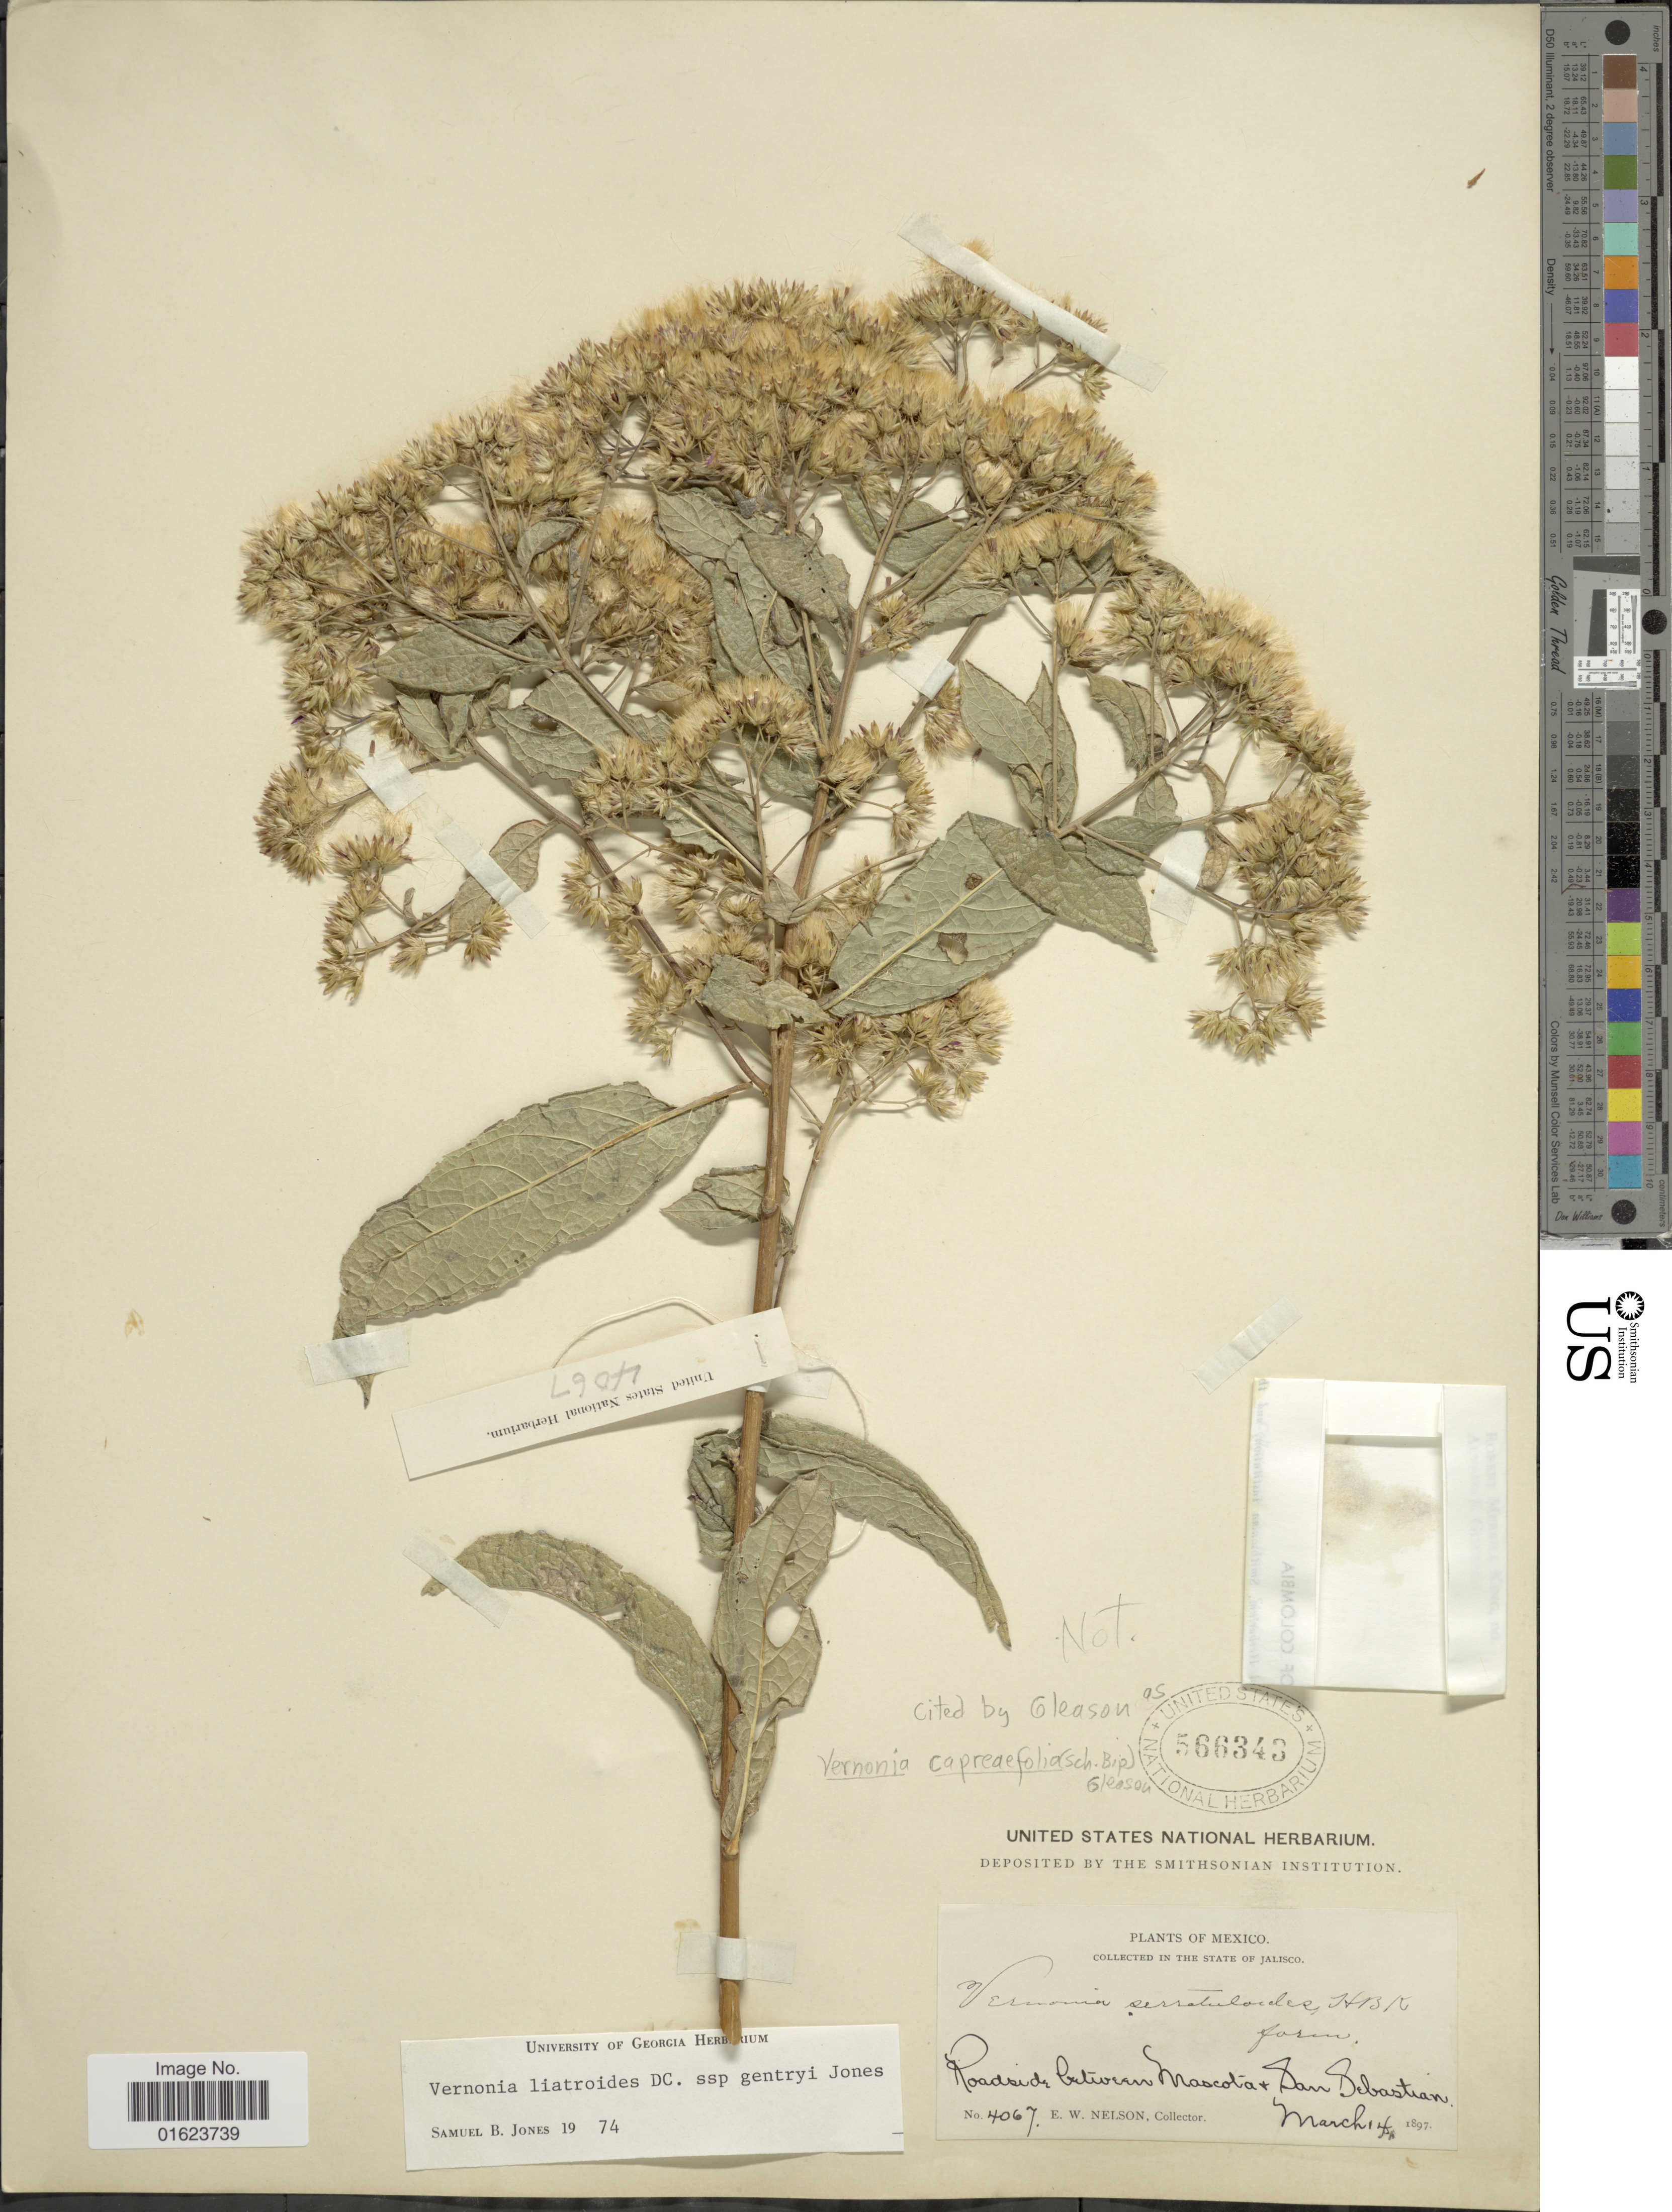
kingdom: Plantae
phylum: Tracheophyta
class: Magnoliopsida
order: Asterales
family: Asteraceae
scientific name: Vickianthus liatroides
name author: (DC.) H. Rob.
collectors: E. W. Nelson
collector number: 4067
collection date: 1897-03-14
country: Mexico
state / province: Jalisco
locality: State of Jalisco. Roadside between Mascolat & San Sebastian.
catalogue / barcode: US 566343